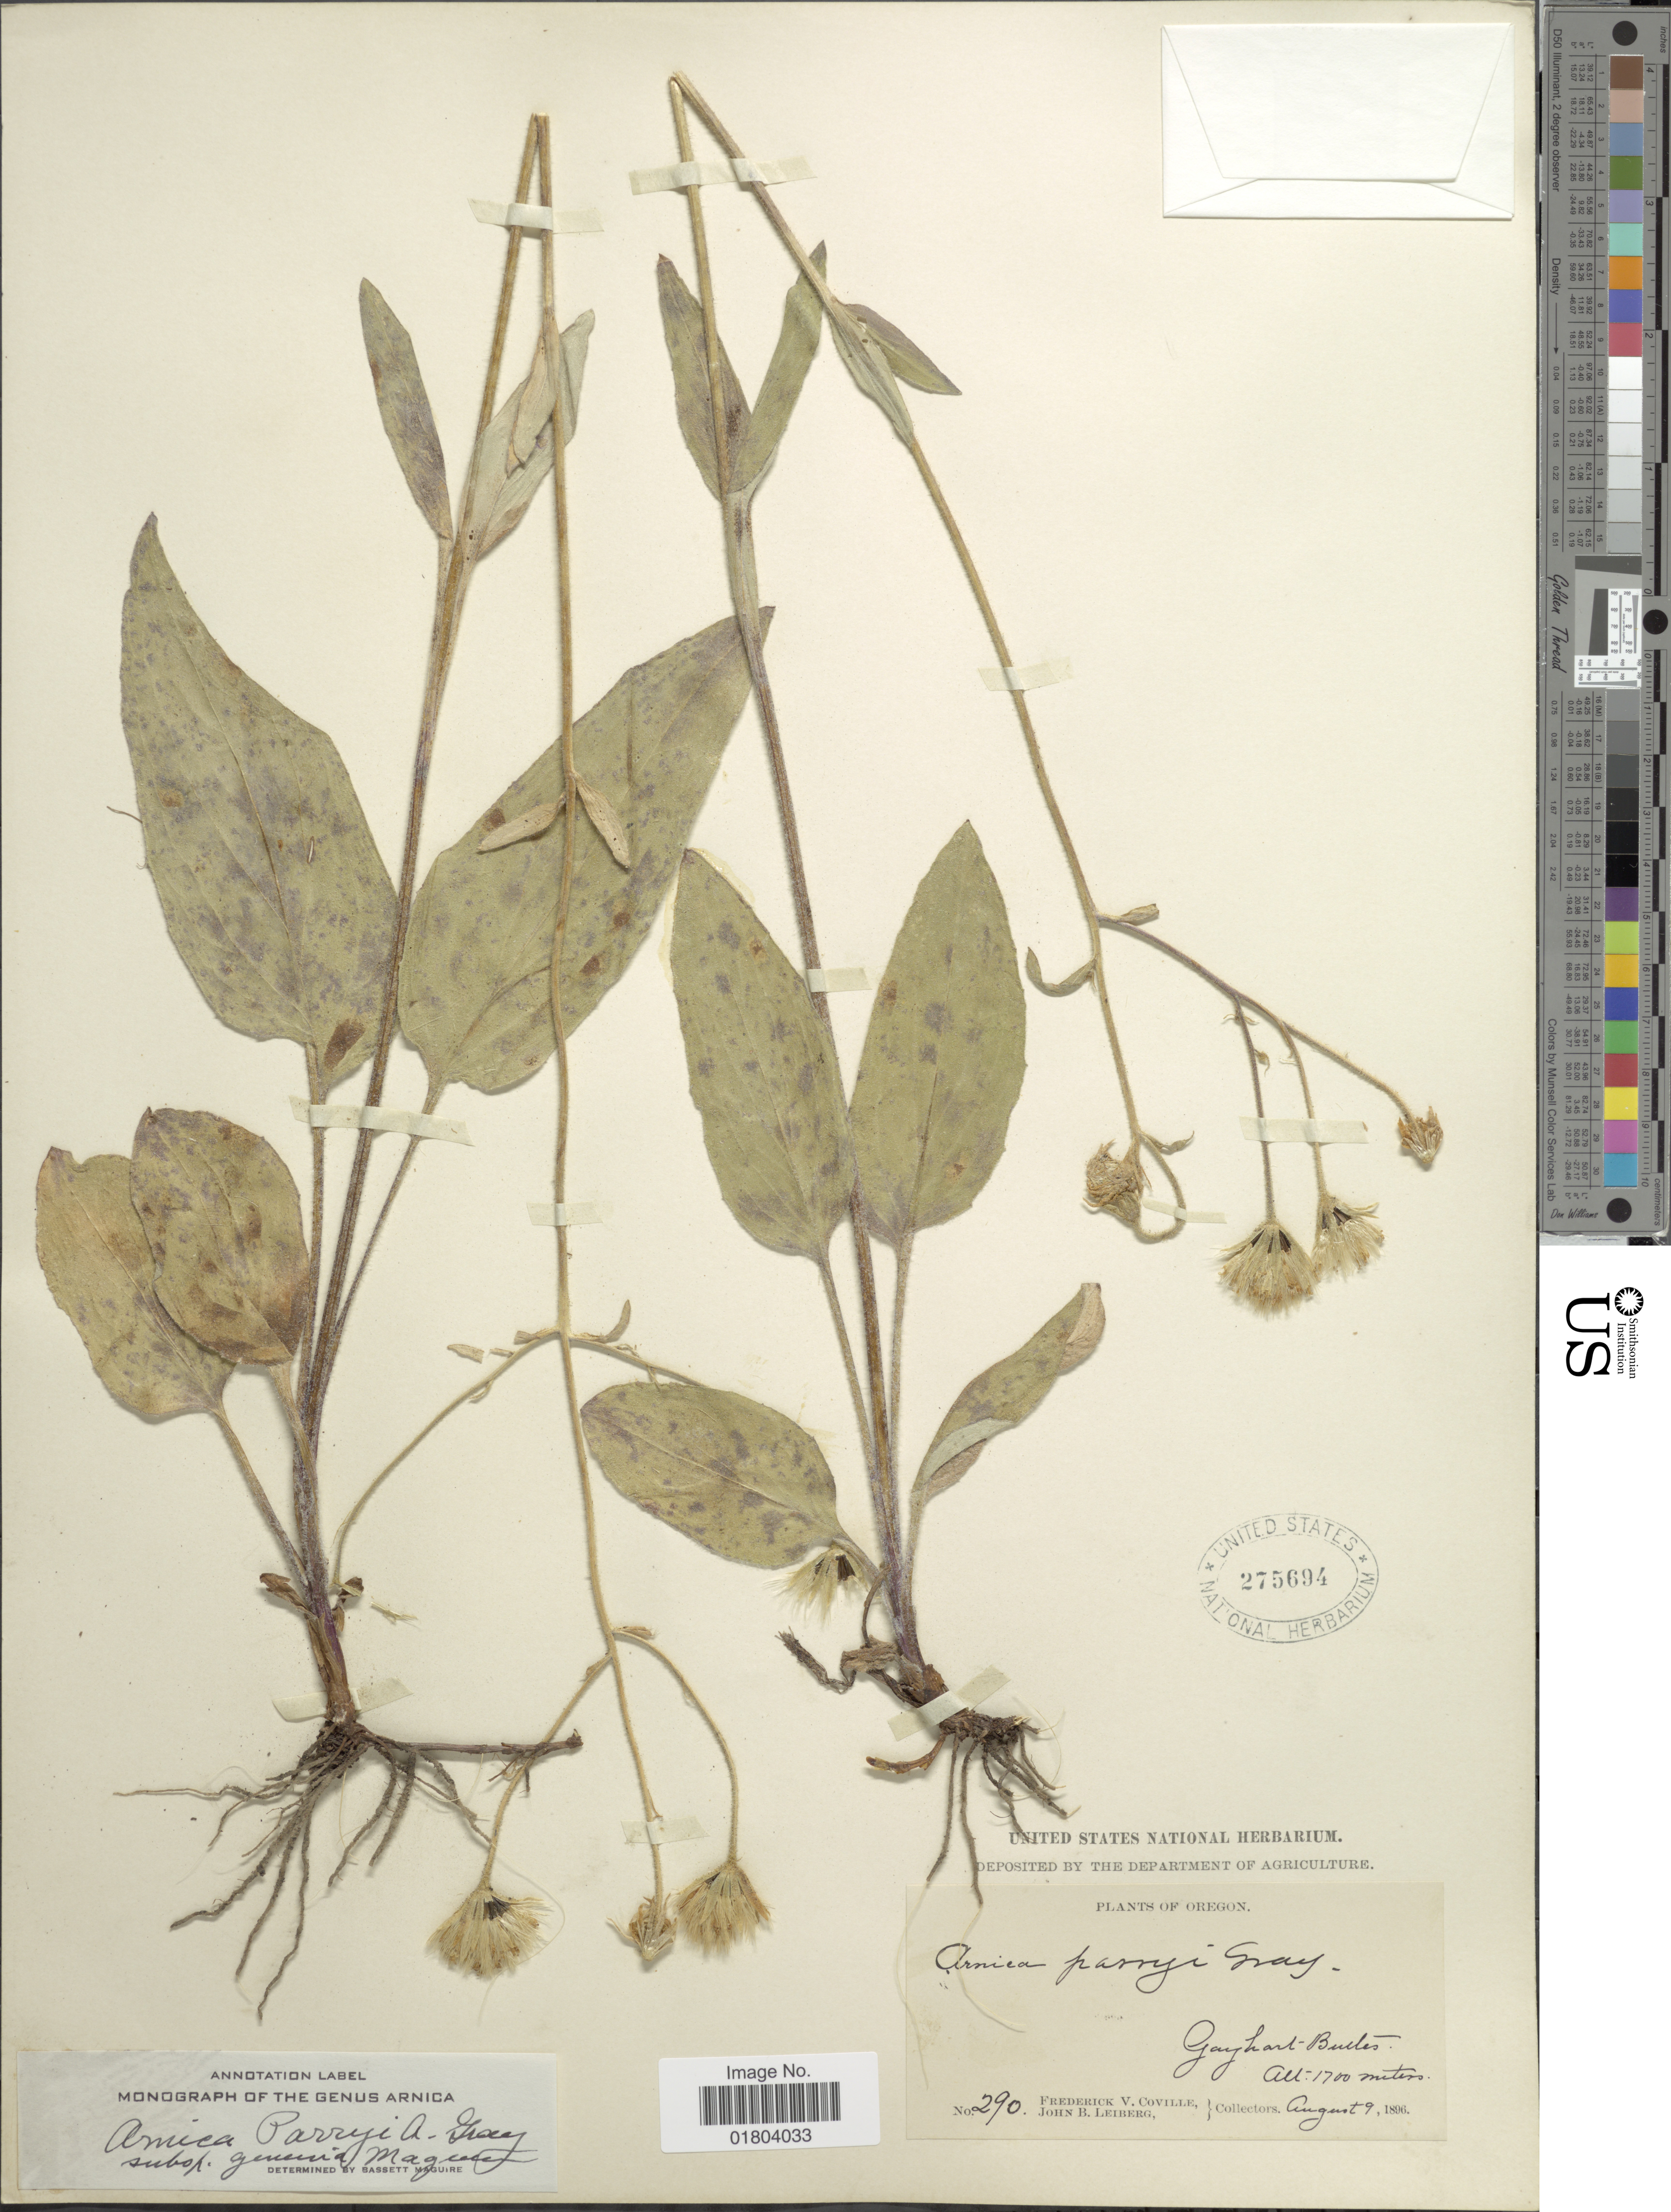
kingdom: Plantae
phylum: Tracheophyta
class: Magnoliopsida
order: Asterales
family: Asteraceae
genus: Arnica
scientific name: Arnica parryi subsp. genuina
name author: Maguire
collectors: F. V. Coville & J. Leiberg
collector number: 290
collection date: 1896-08-09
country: United States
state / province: Oregon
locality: Gayhart Buttes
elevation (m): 1700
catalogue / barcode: US 275694